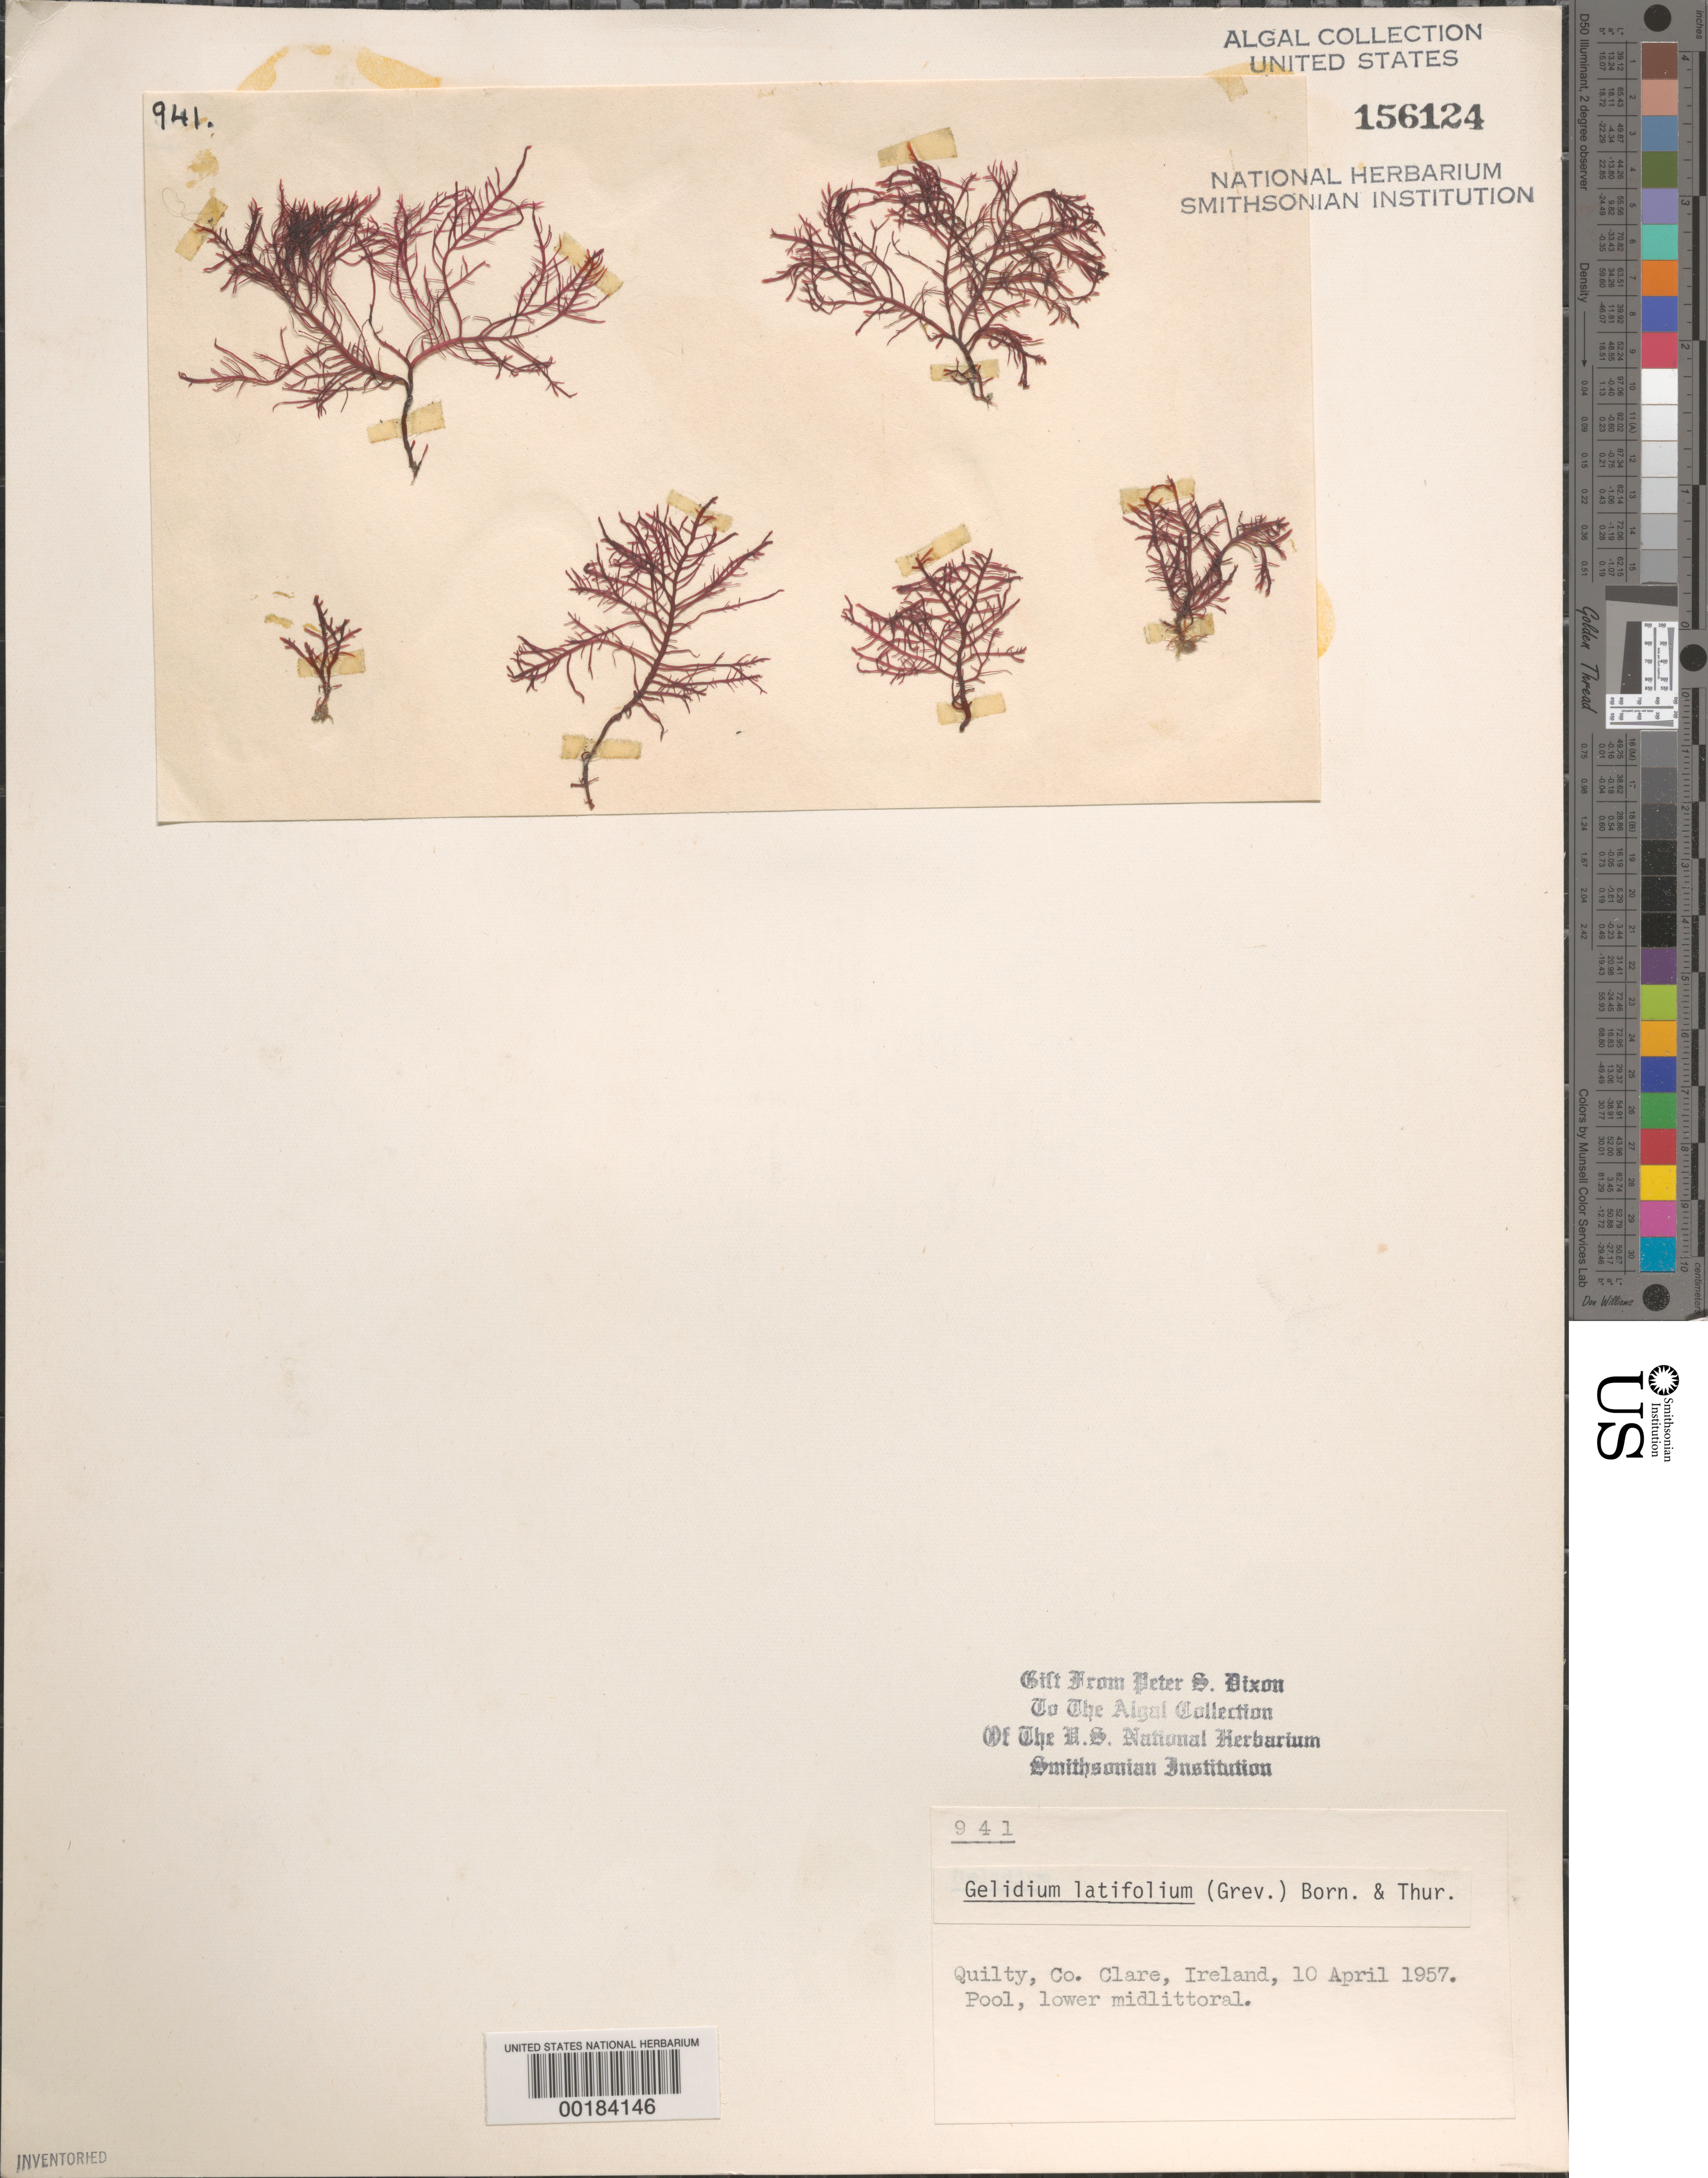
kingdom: Plantae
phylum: Rhodophyta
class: Florideophyceae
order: Gelidiales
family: Gelidiaceae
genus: Gelidium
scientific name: Gelidium spinosum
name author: (S.G. Gmel.) P.C. Silva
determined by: Algae name updating Project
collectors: P. S. Dixon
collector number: PSD 941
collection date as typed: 10 Apr 1957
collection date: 1957-04-10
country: Ireland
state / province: Munster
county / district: Clare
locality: Quilty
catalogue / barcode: US 156124